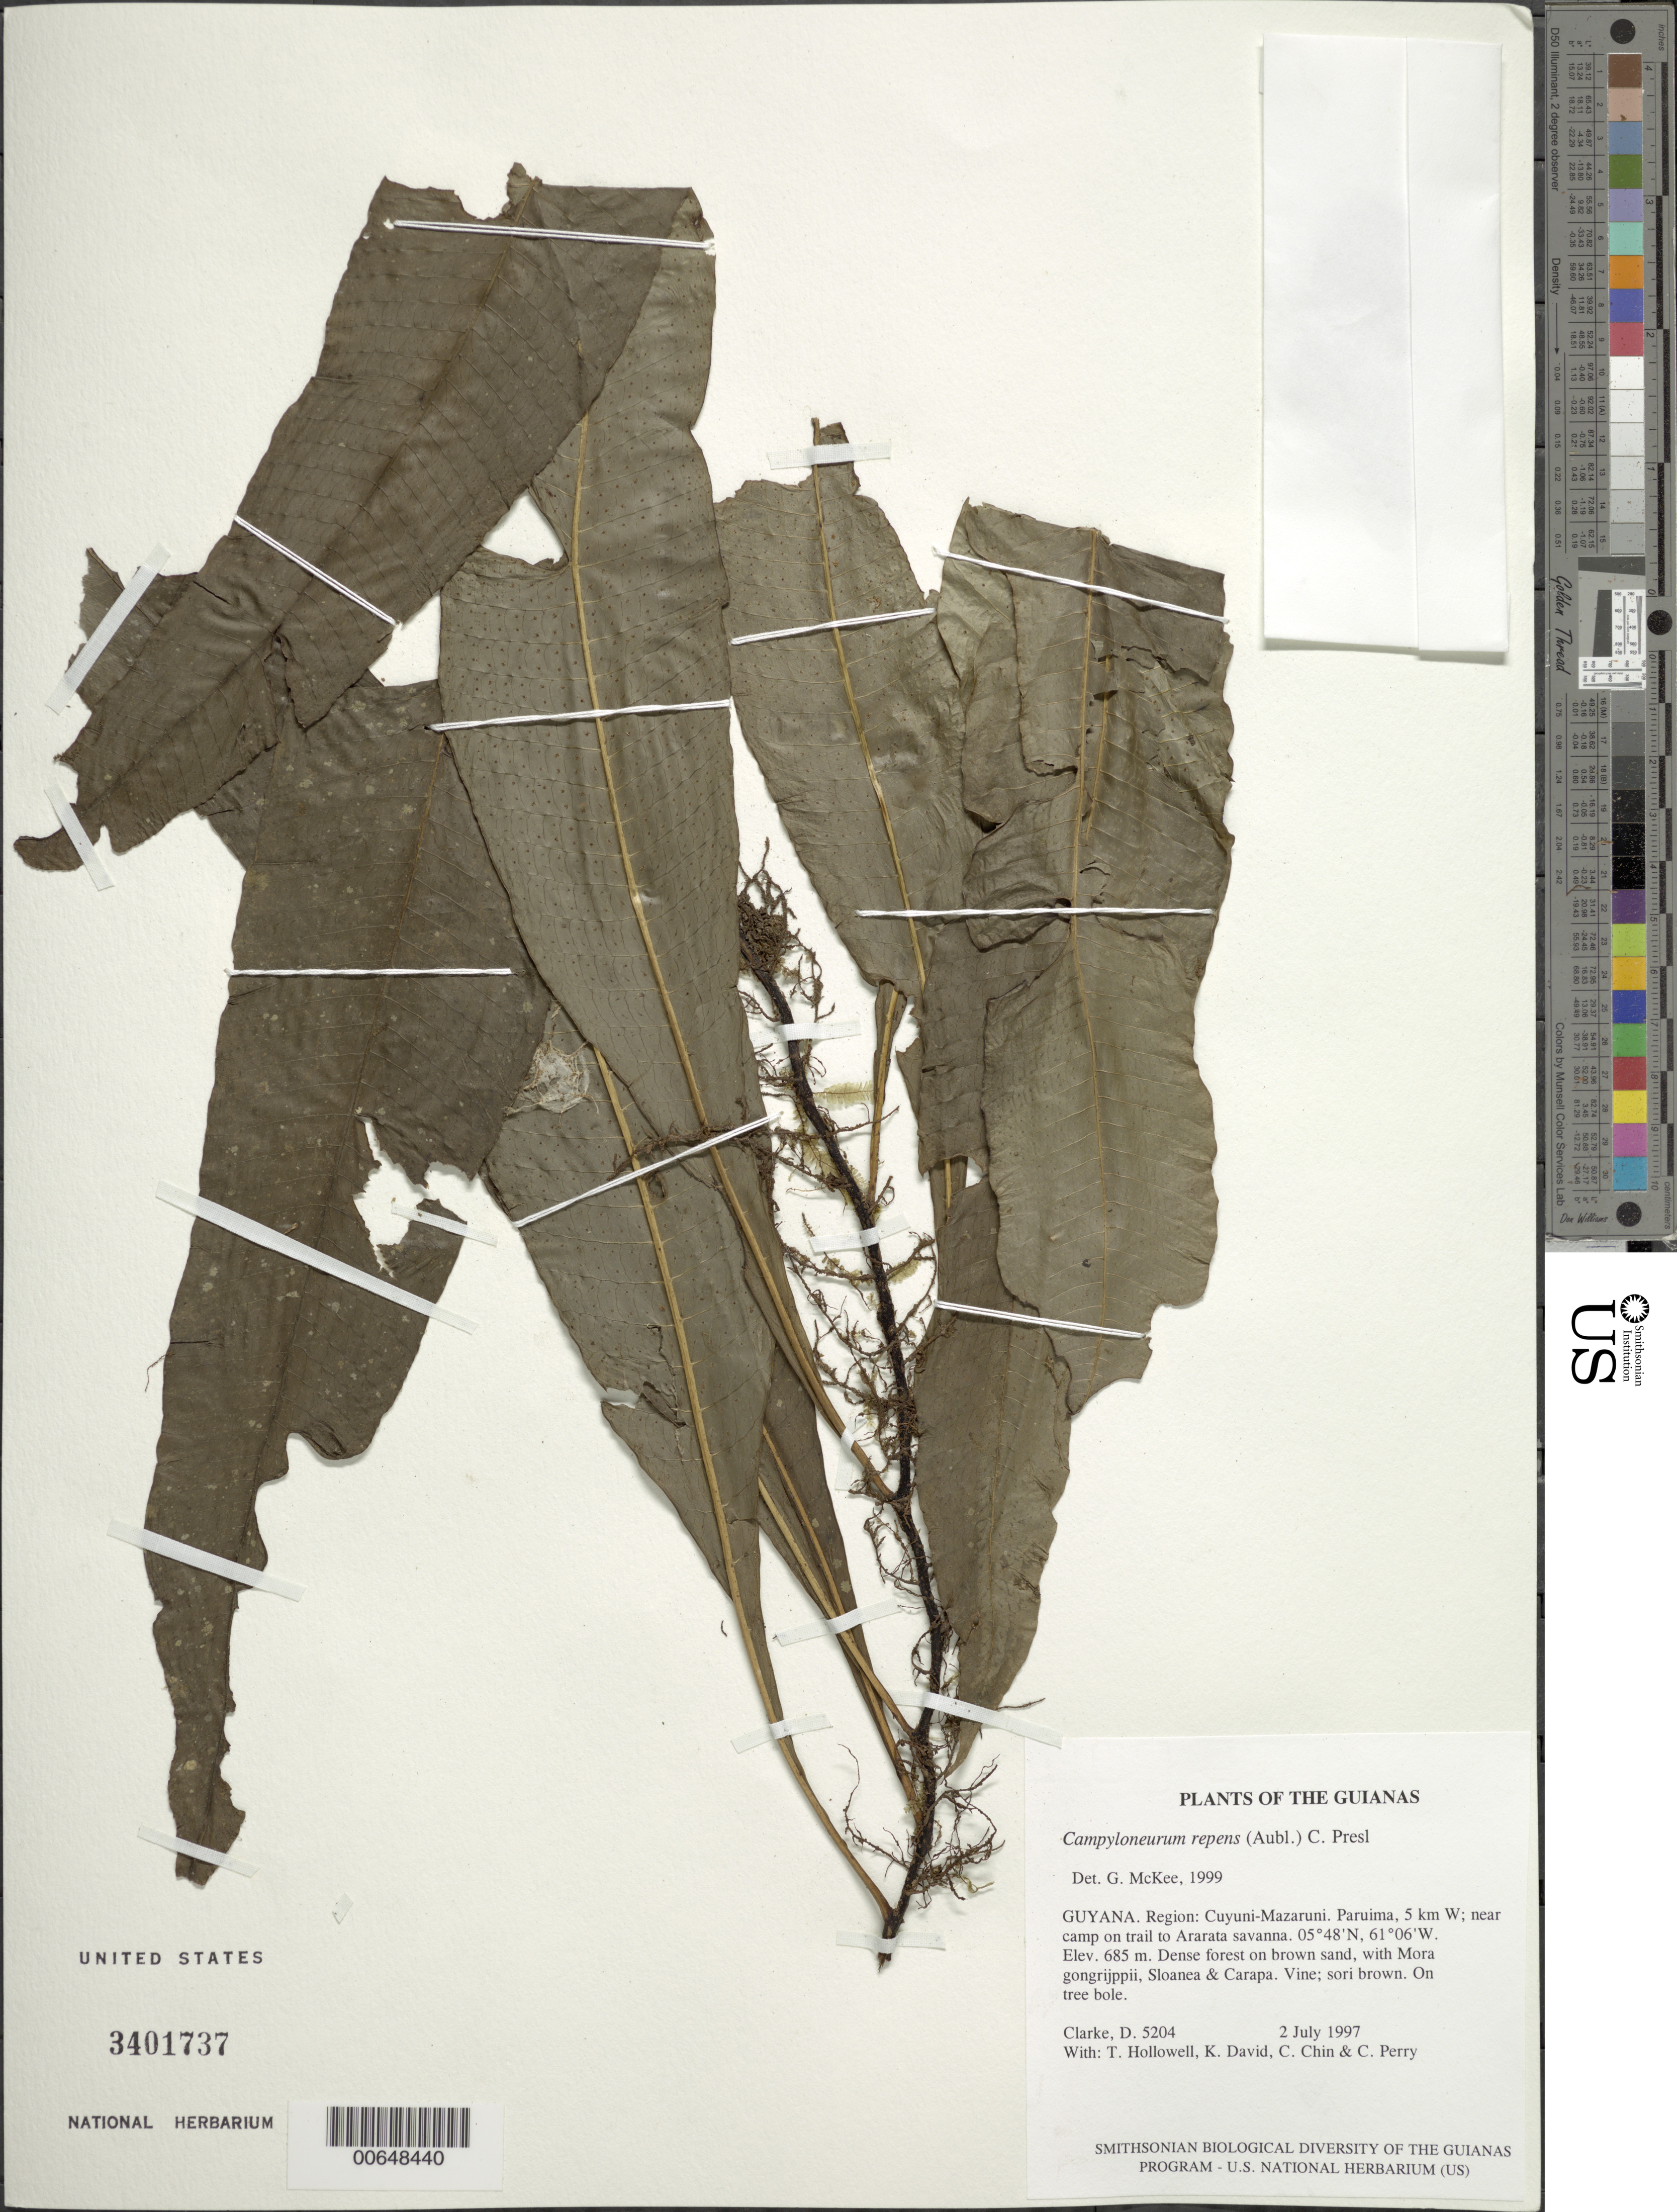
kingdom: Plantae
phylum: Tracheophyta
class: Polypodiopsida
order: Polypodiales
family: Polypodiaceae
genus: Campyloneurum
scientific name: Campyloneurum repens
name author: (Aubl.) C. Presl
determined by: McKee, G. S., (US), NMNH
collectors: H. D. Clarke, T. Hollowell, K. David, C. Chin & C. Perry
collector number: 5204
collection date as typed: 2 July 1997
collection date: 1997-07-02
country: Guyana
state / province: Cuyuni-Mazaruni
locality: Paruima, 5 km W; near camp on trail to Ararata savanna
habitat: Dense forest on brown sand, with Mora gongrijppii, Sloanea & Carapa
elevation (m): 685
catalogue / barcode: US 3401737